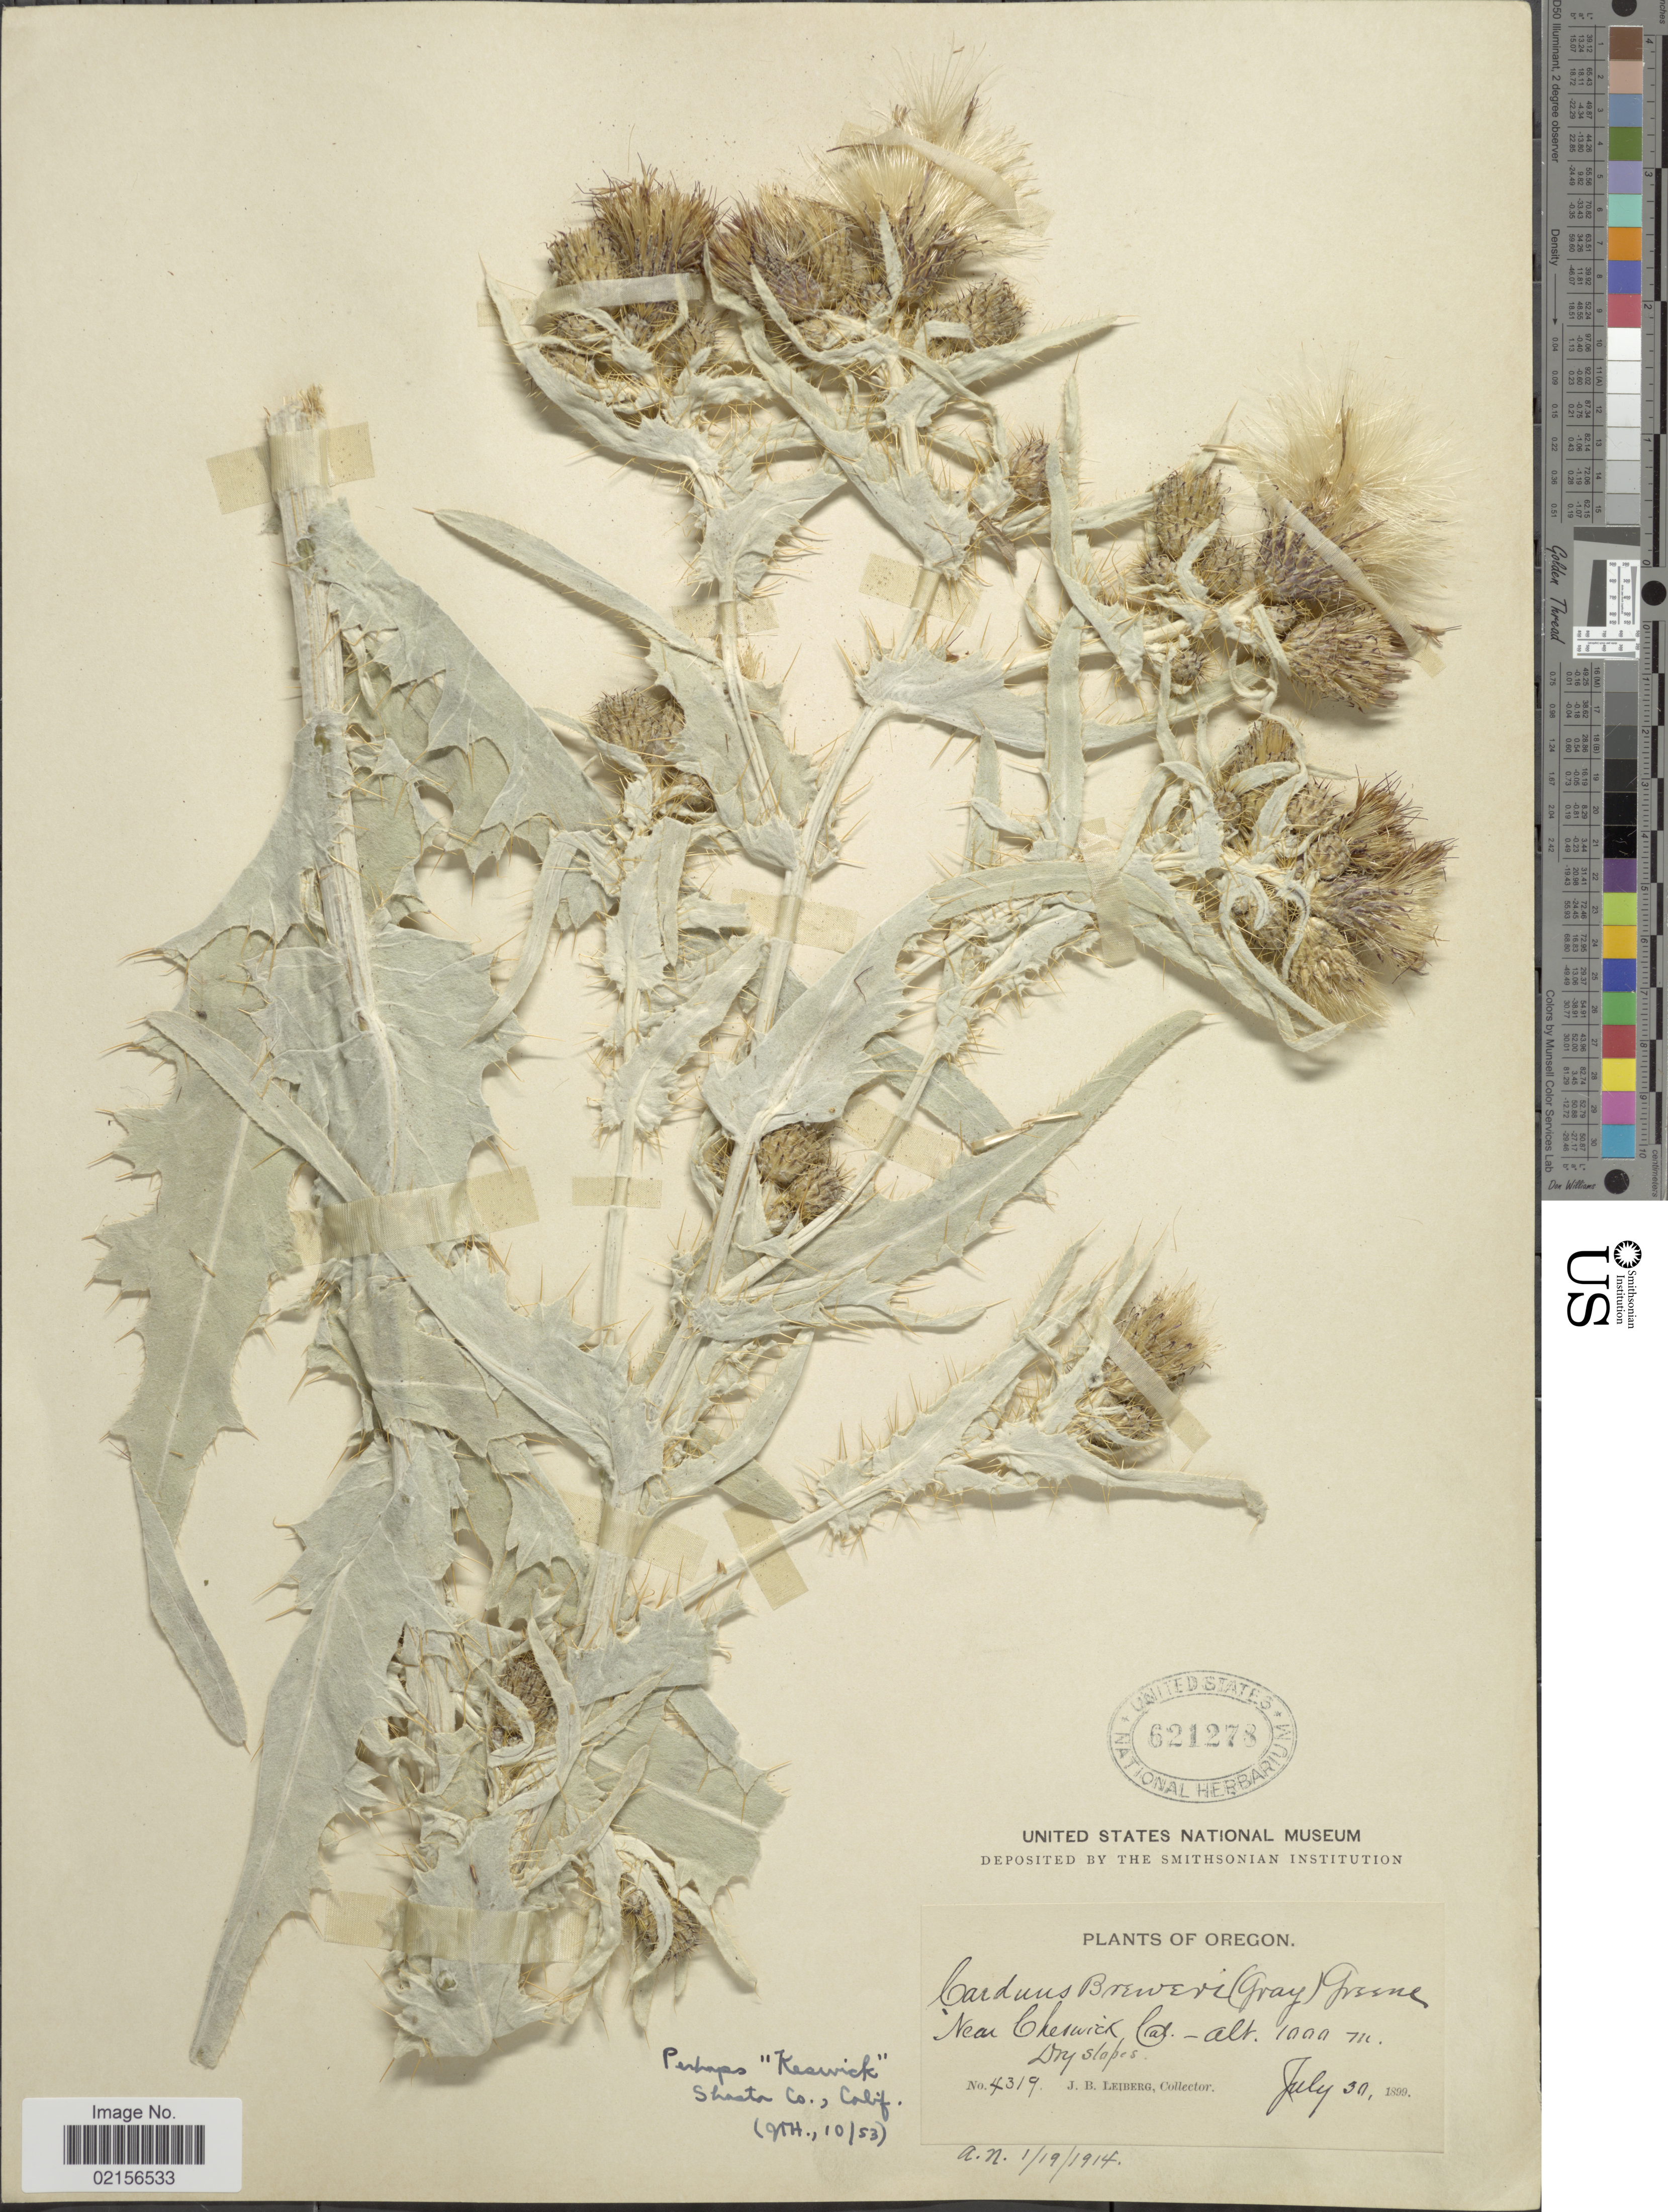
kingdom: Plantae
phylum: Tracheophyta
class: Magnoliopsida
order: Asterales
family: Asteraceae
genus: Cirsium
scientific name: Cirsium douglasii var. breweri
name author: (A. Gray) D.J. Keil & C.E. Turner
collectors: J. B. Leiberg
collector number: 4319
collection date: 1899-07-30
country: United States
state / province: Oregon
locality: Near Cheswick, Dry slopes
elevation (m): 1000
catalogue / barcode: US 621278